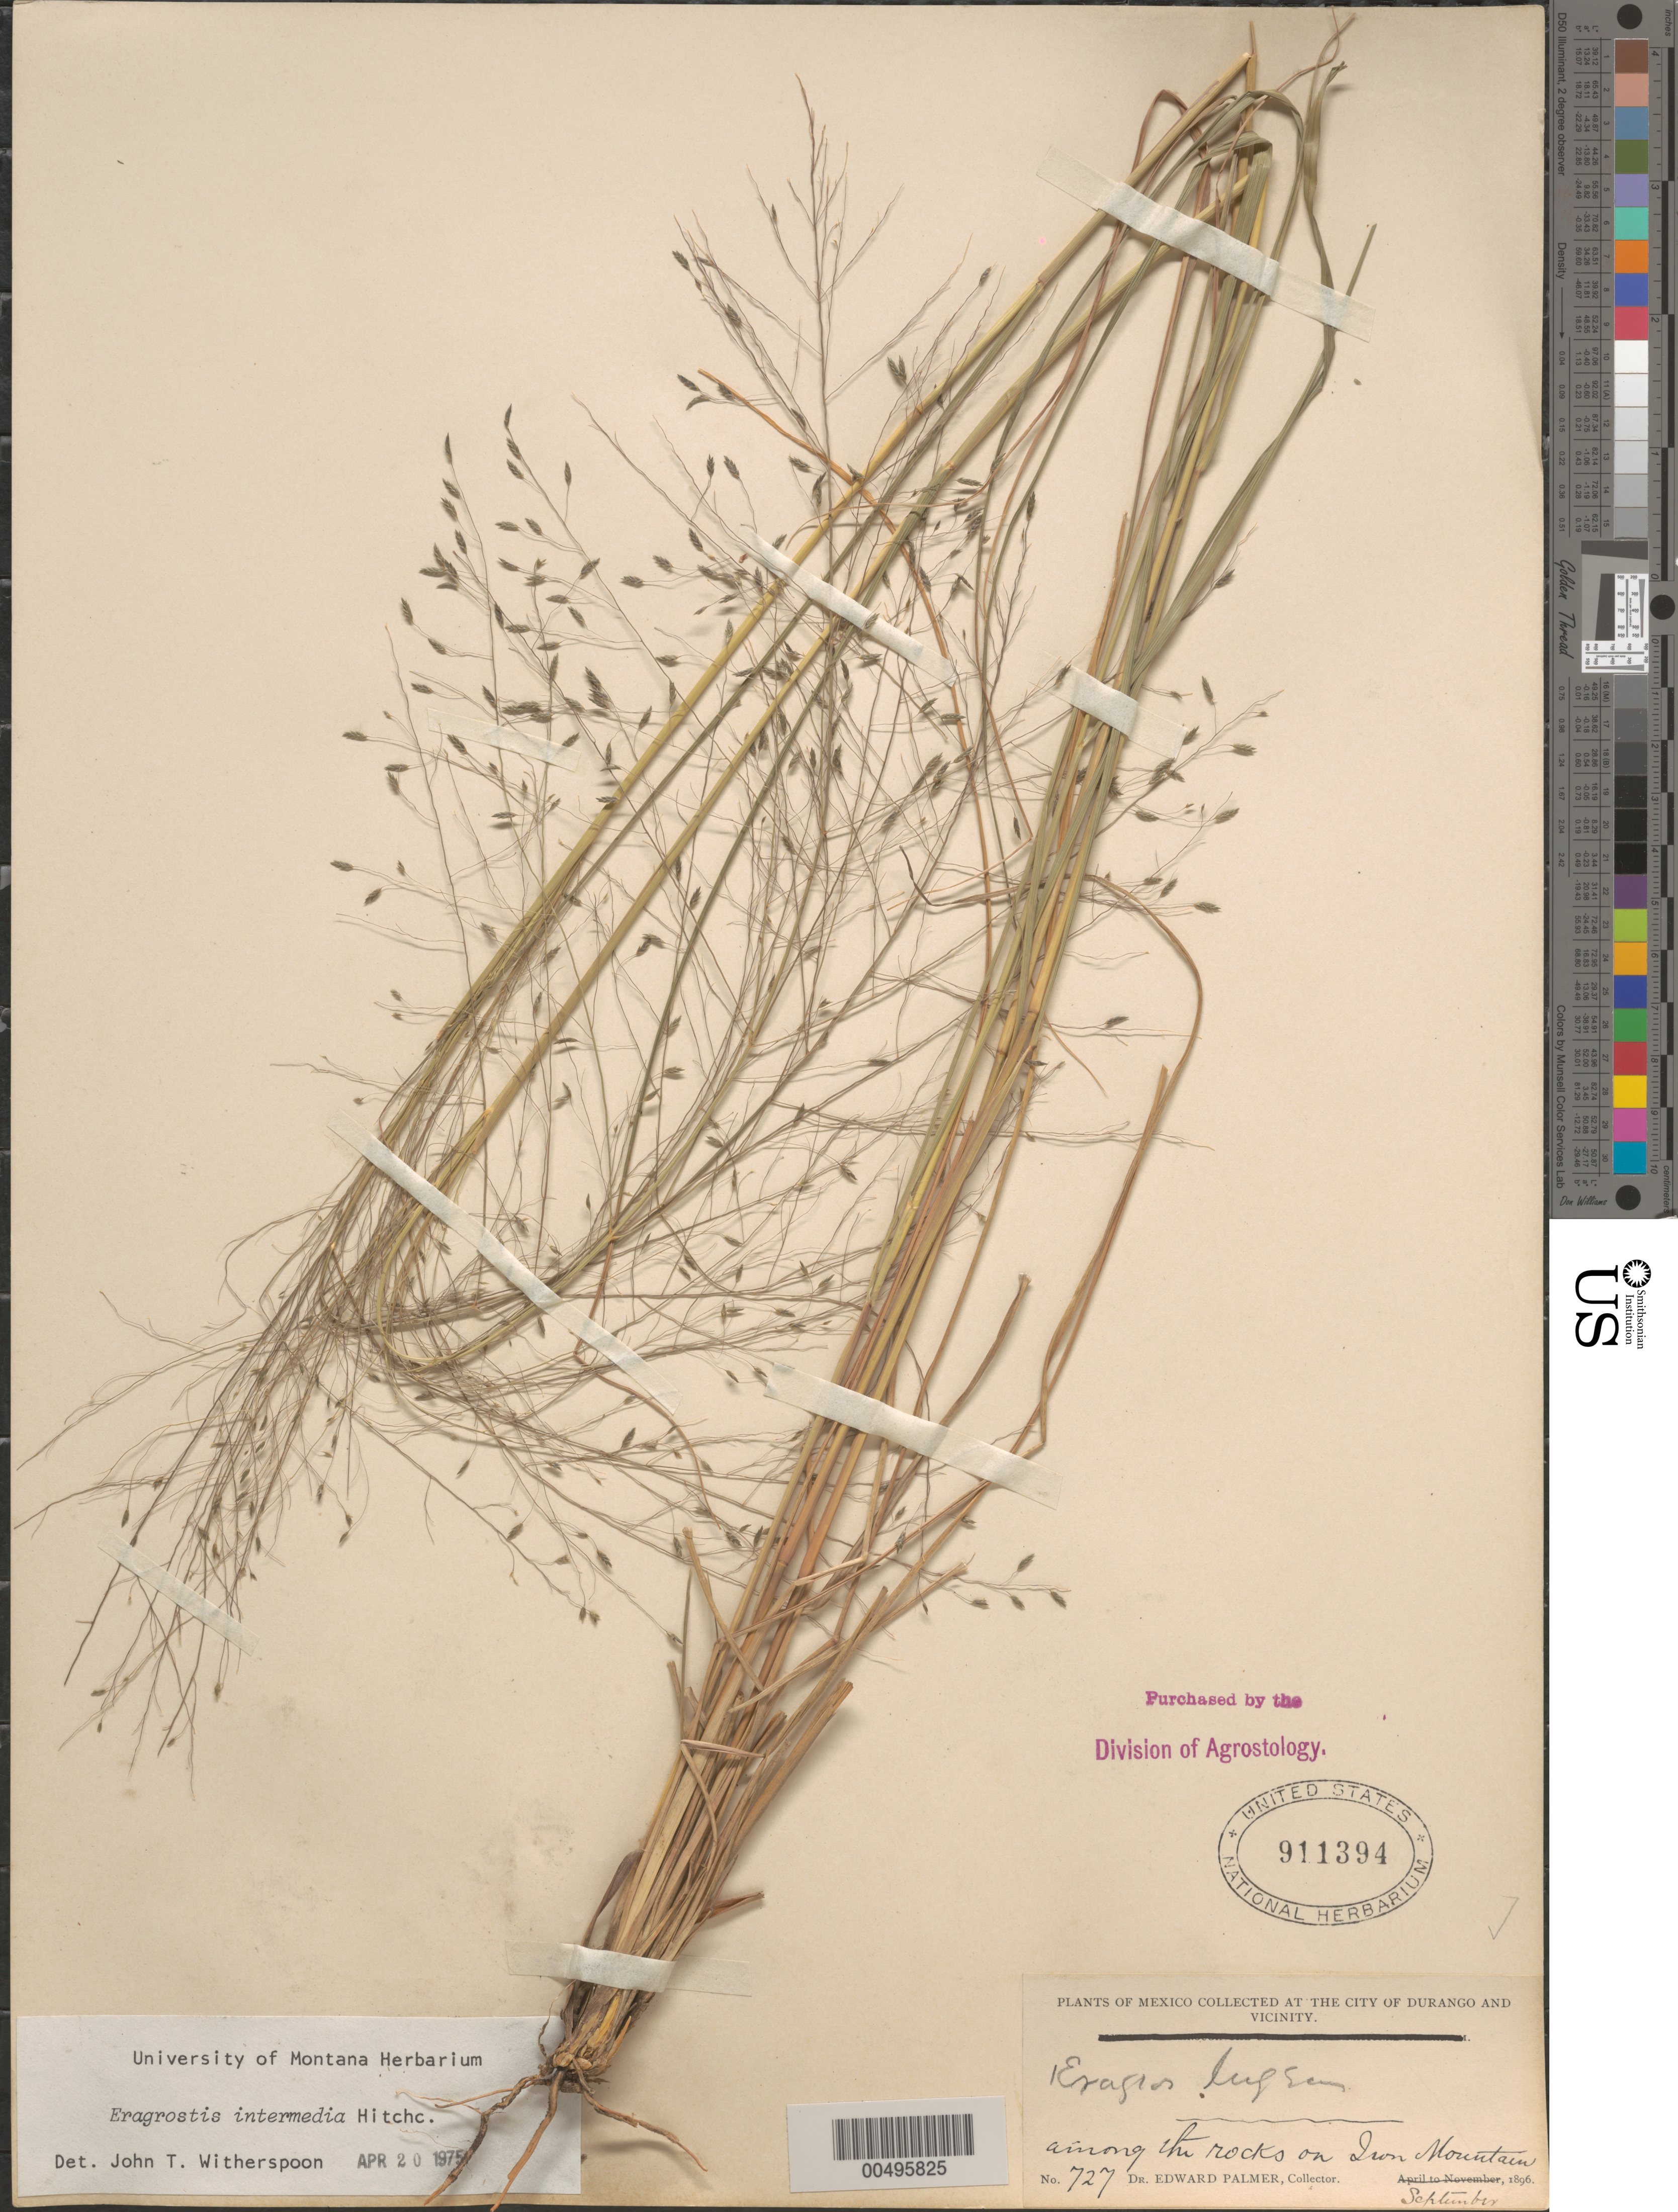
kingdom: Plantae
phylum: Tracheophyta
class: Liliopsida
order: Poales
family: Poaceae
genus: Eragrostis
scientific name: Eragrostis intermedia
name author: Hitchc.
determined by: Witherspoon, John T.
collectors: E. Palmer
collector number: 727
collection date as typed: Sep 1896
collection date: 1896-09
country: Mexico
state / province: Durango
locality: Iron Mt., city of Durango and vicinity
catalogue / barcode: US 911394